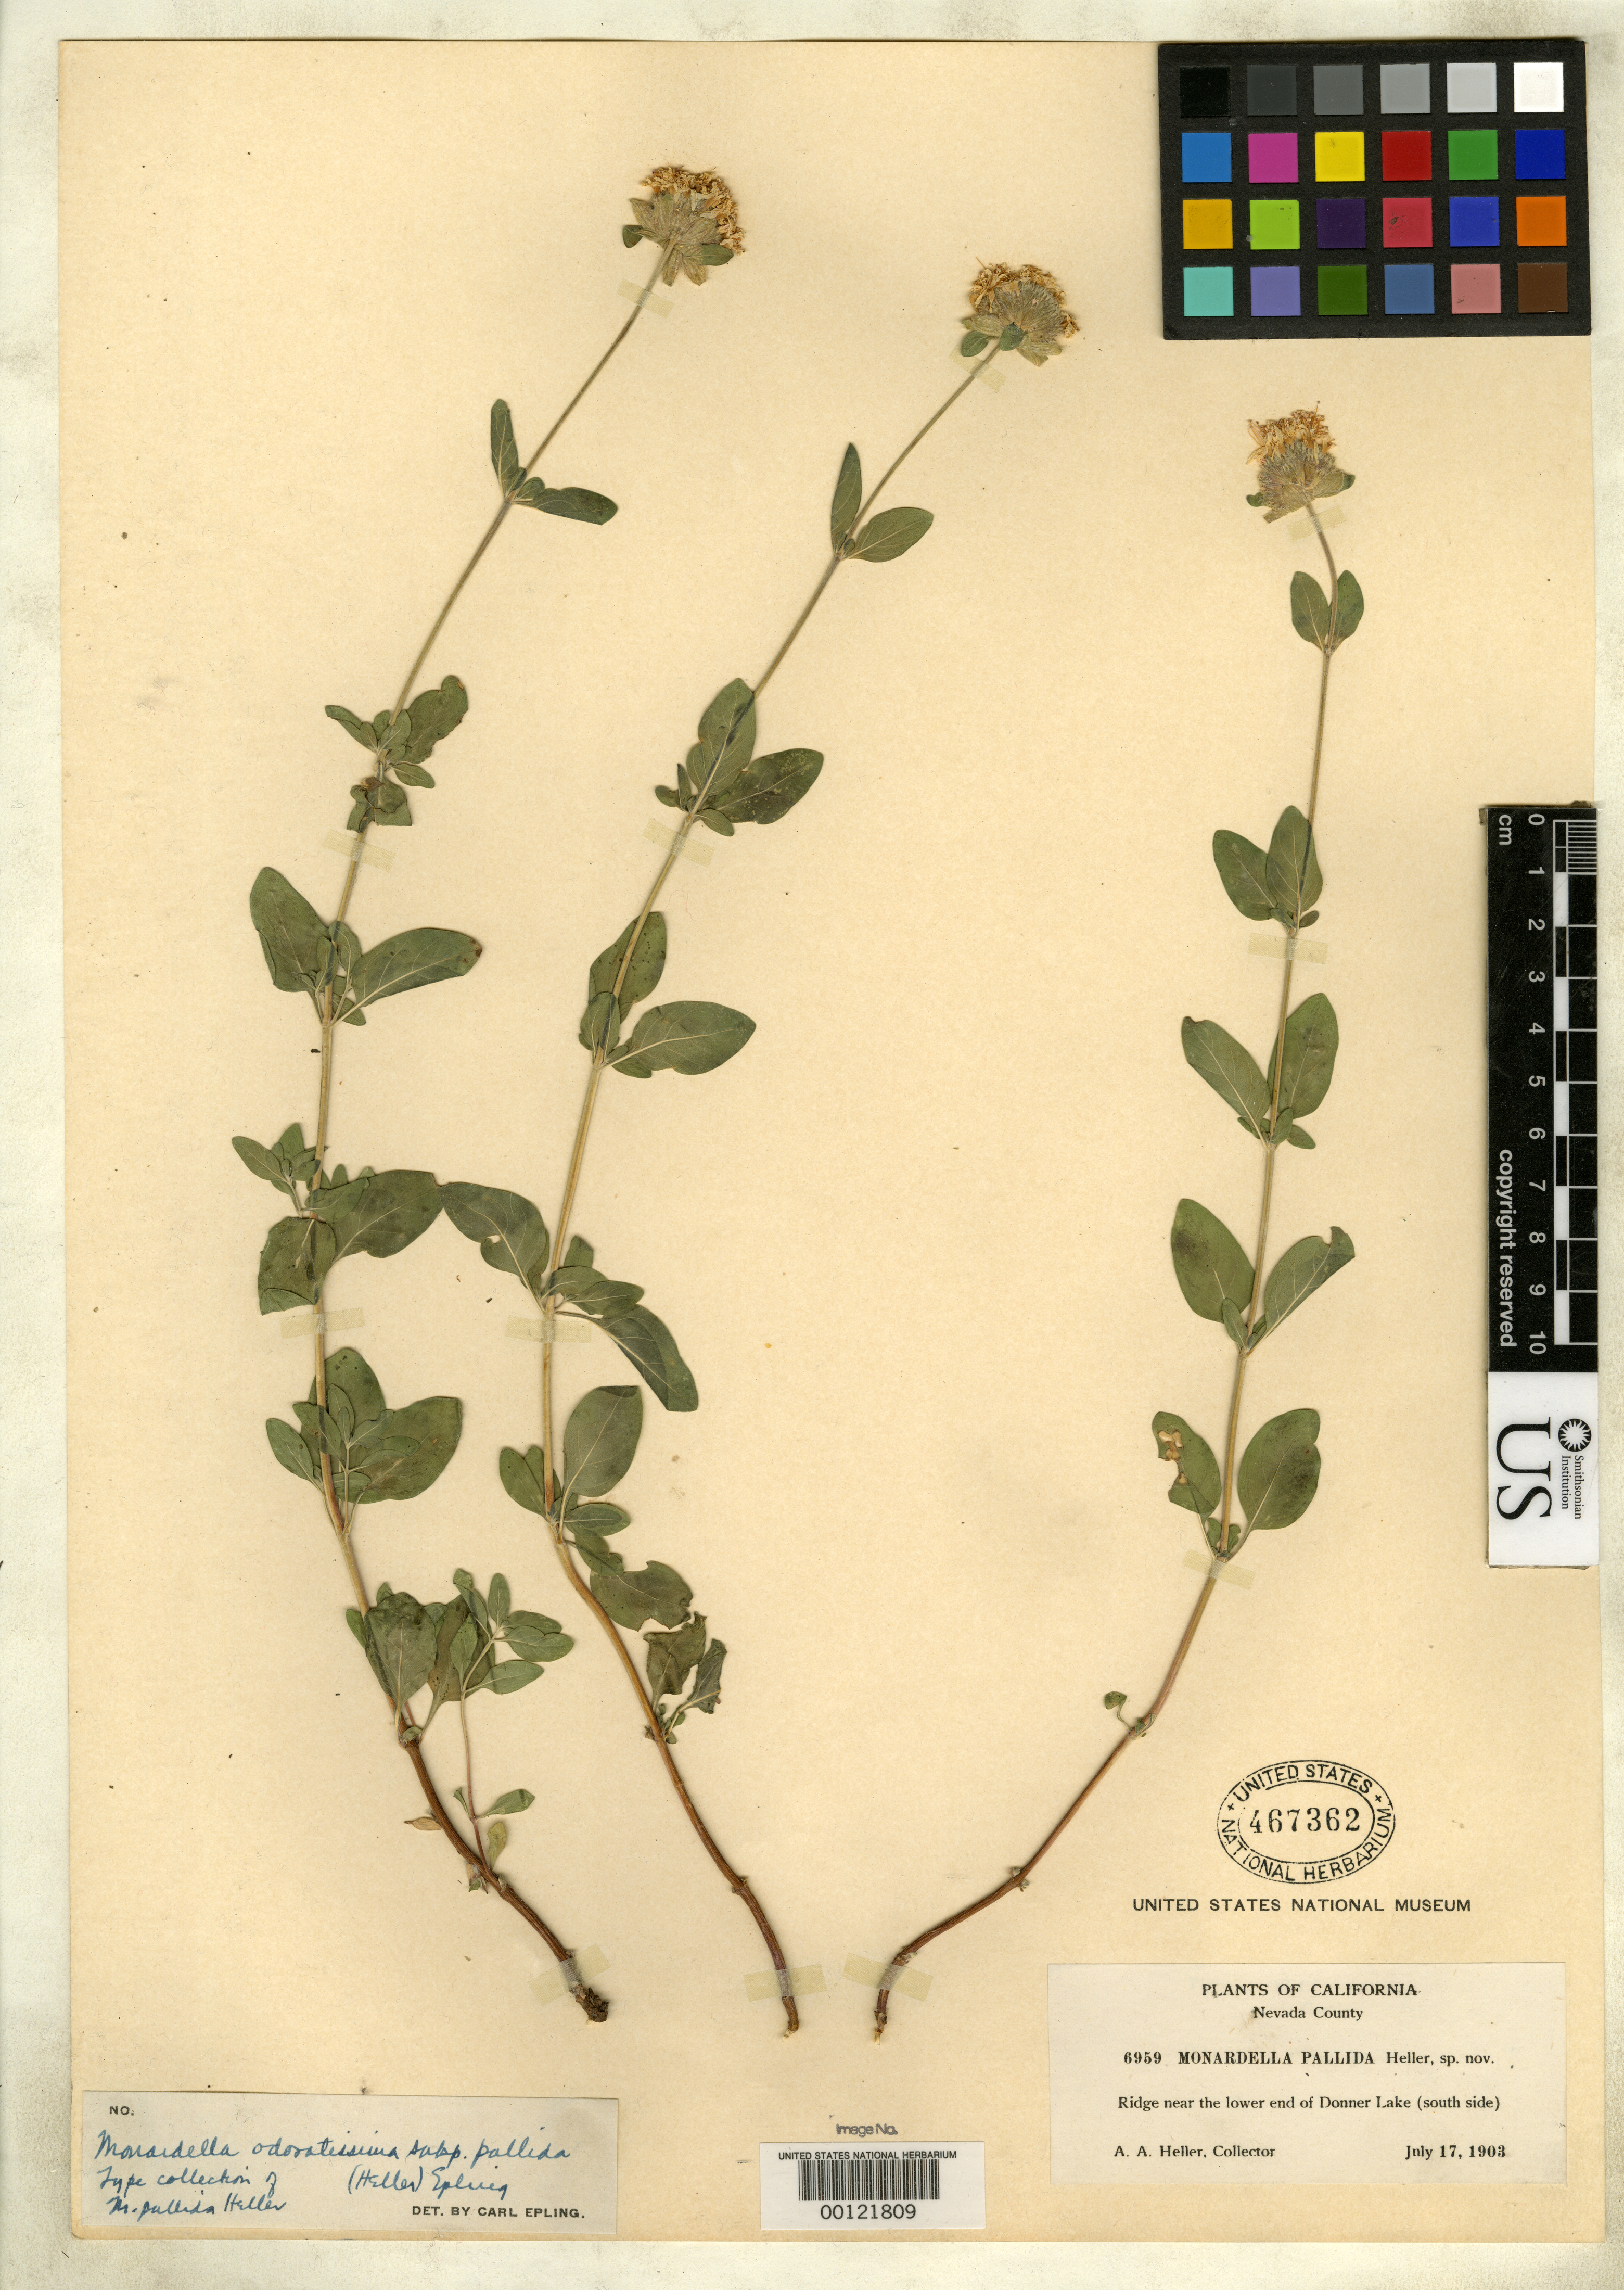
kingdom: Plantae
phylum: Tracheophyta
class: Magnoliopsida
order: Lamiales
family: Lamiaceae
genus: Monardella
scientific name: Monardella pallida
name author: A. Heller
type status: Isotype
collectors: A. A. Heller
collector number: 6959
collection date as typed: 17 Jul 1903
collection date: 1903-07-17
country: United States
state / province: California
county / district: Nevada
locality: South side of Donner Lake.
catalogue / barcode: US 467362